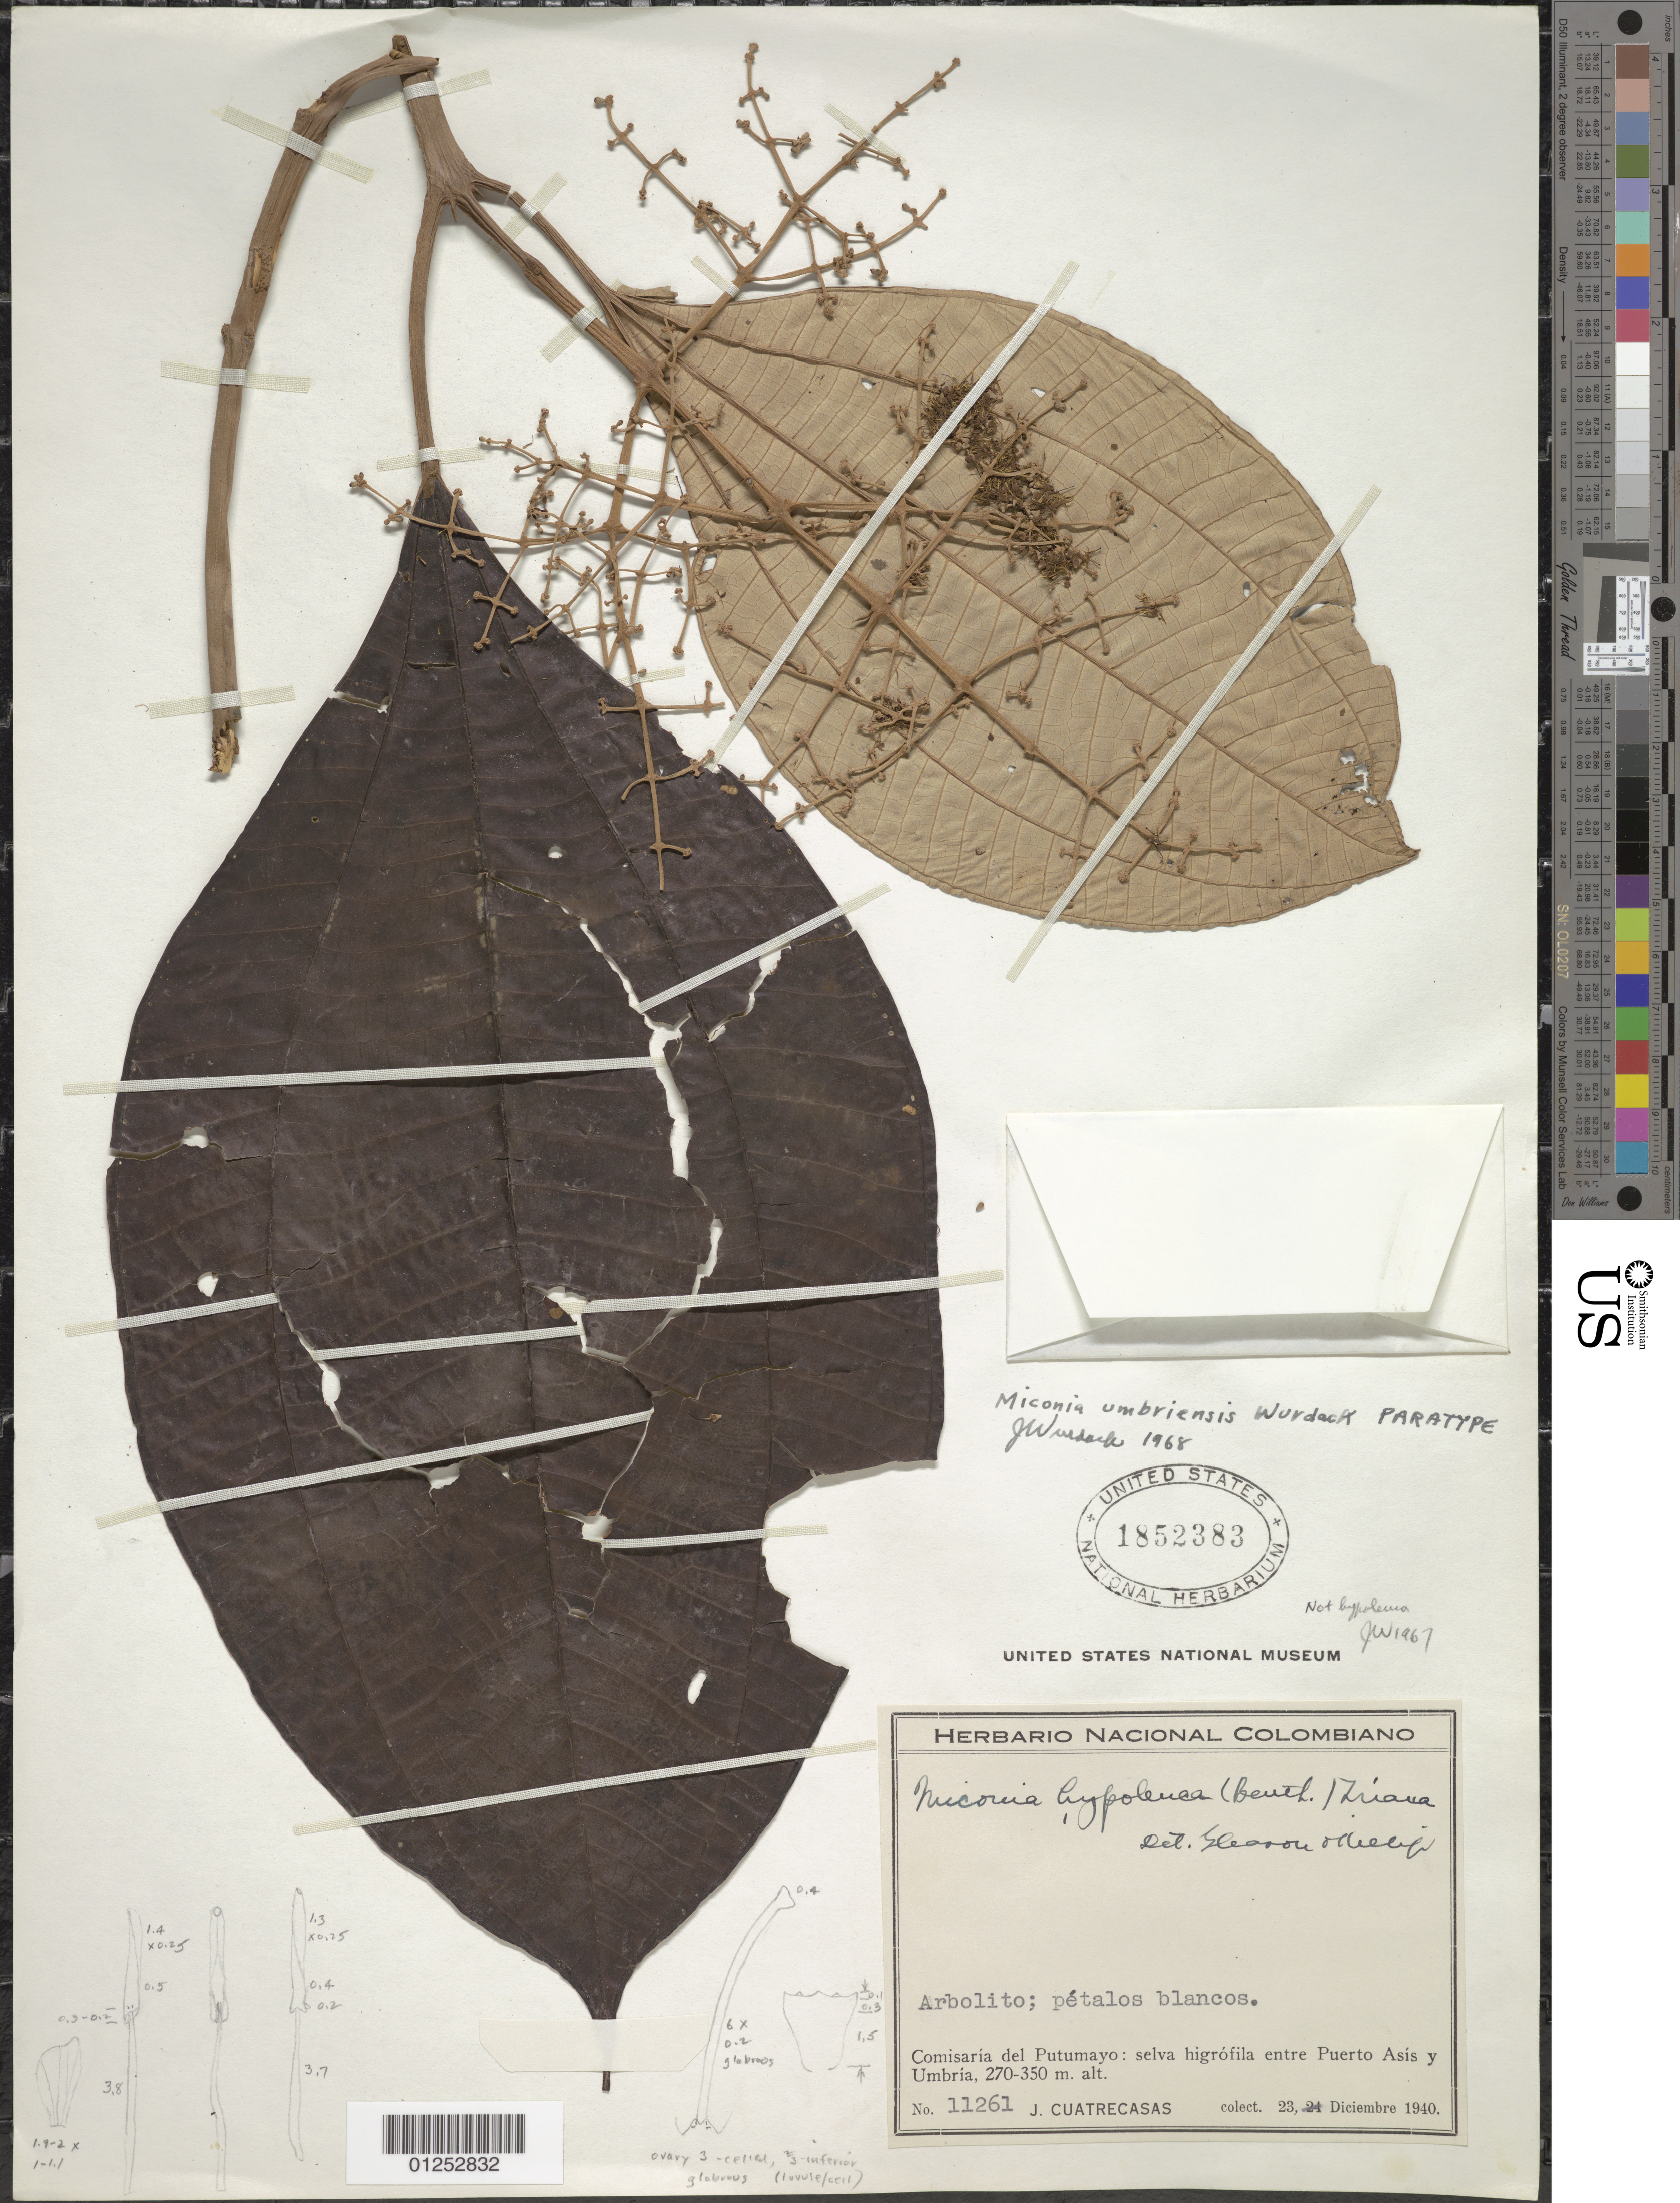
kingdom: Plantae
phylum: Tracheophyta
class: Magnoliopsida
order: Myrtales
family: Melastomataceae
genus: Miconia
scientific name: Miconia umbriensis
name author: Wurdack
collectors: J. Cuatrecasas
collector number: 11261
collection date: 1940-12-23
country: Colombia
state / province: Putumayo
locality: Selva higrofila entre Puerto Asis y Umbria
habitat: selva higrofila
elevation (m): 270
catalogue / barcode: US 1852383